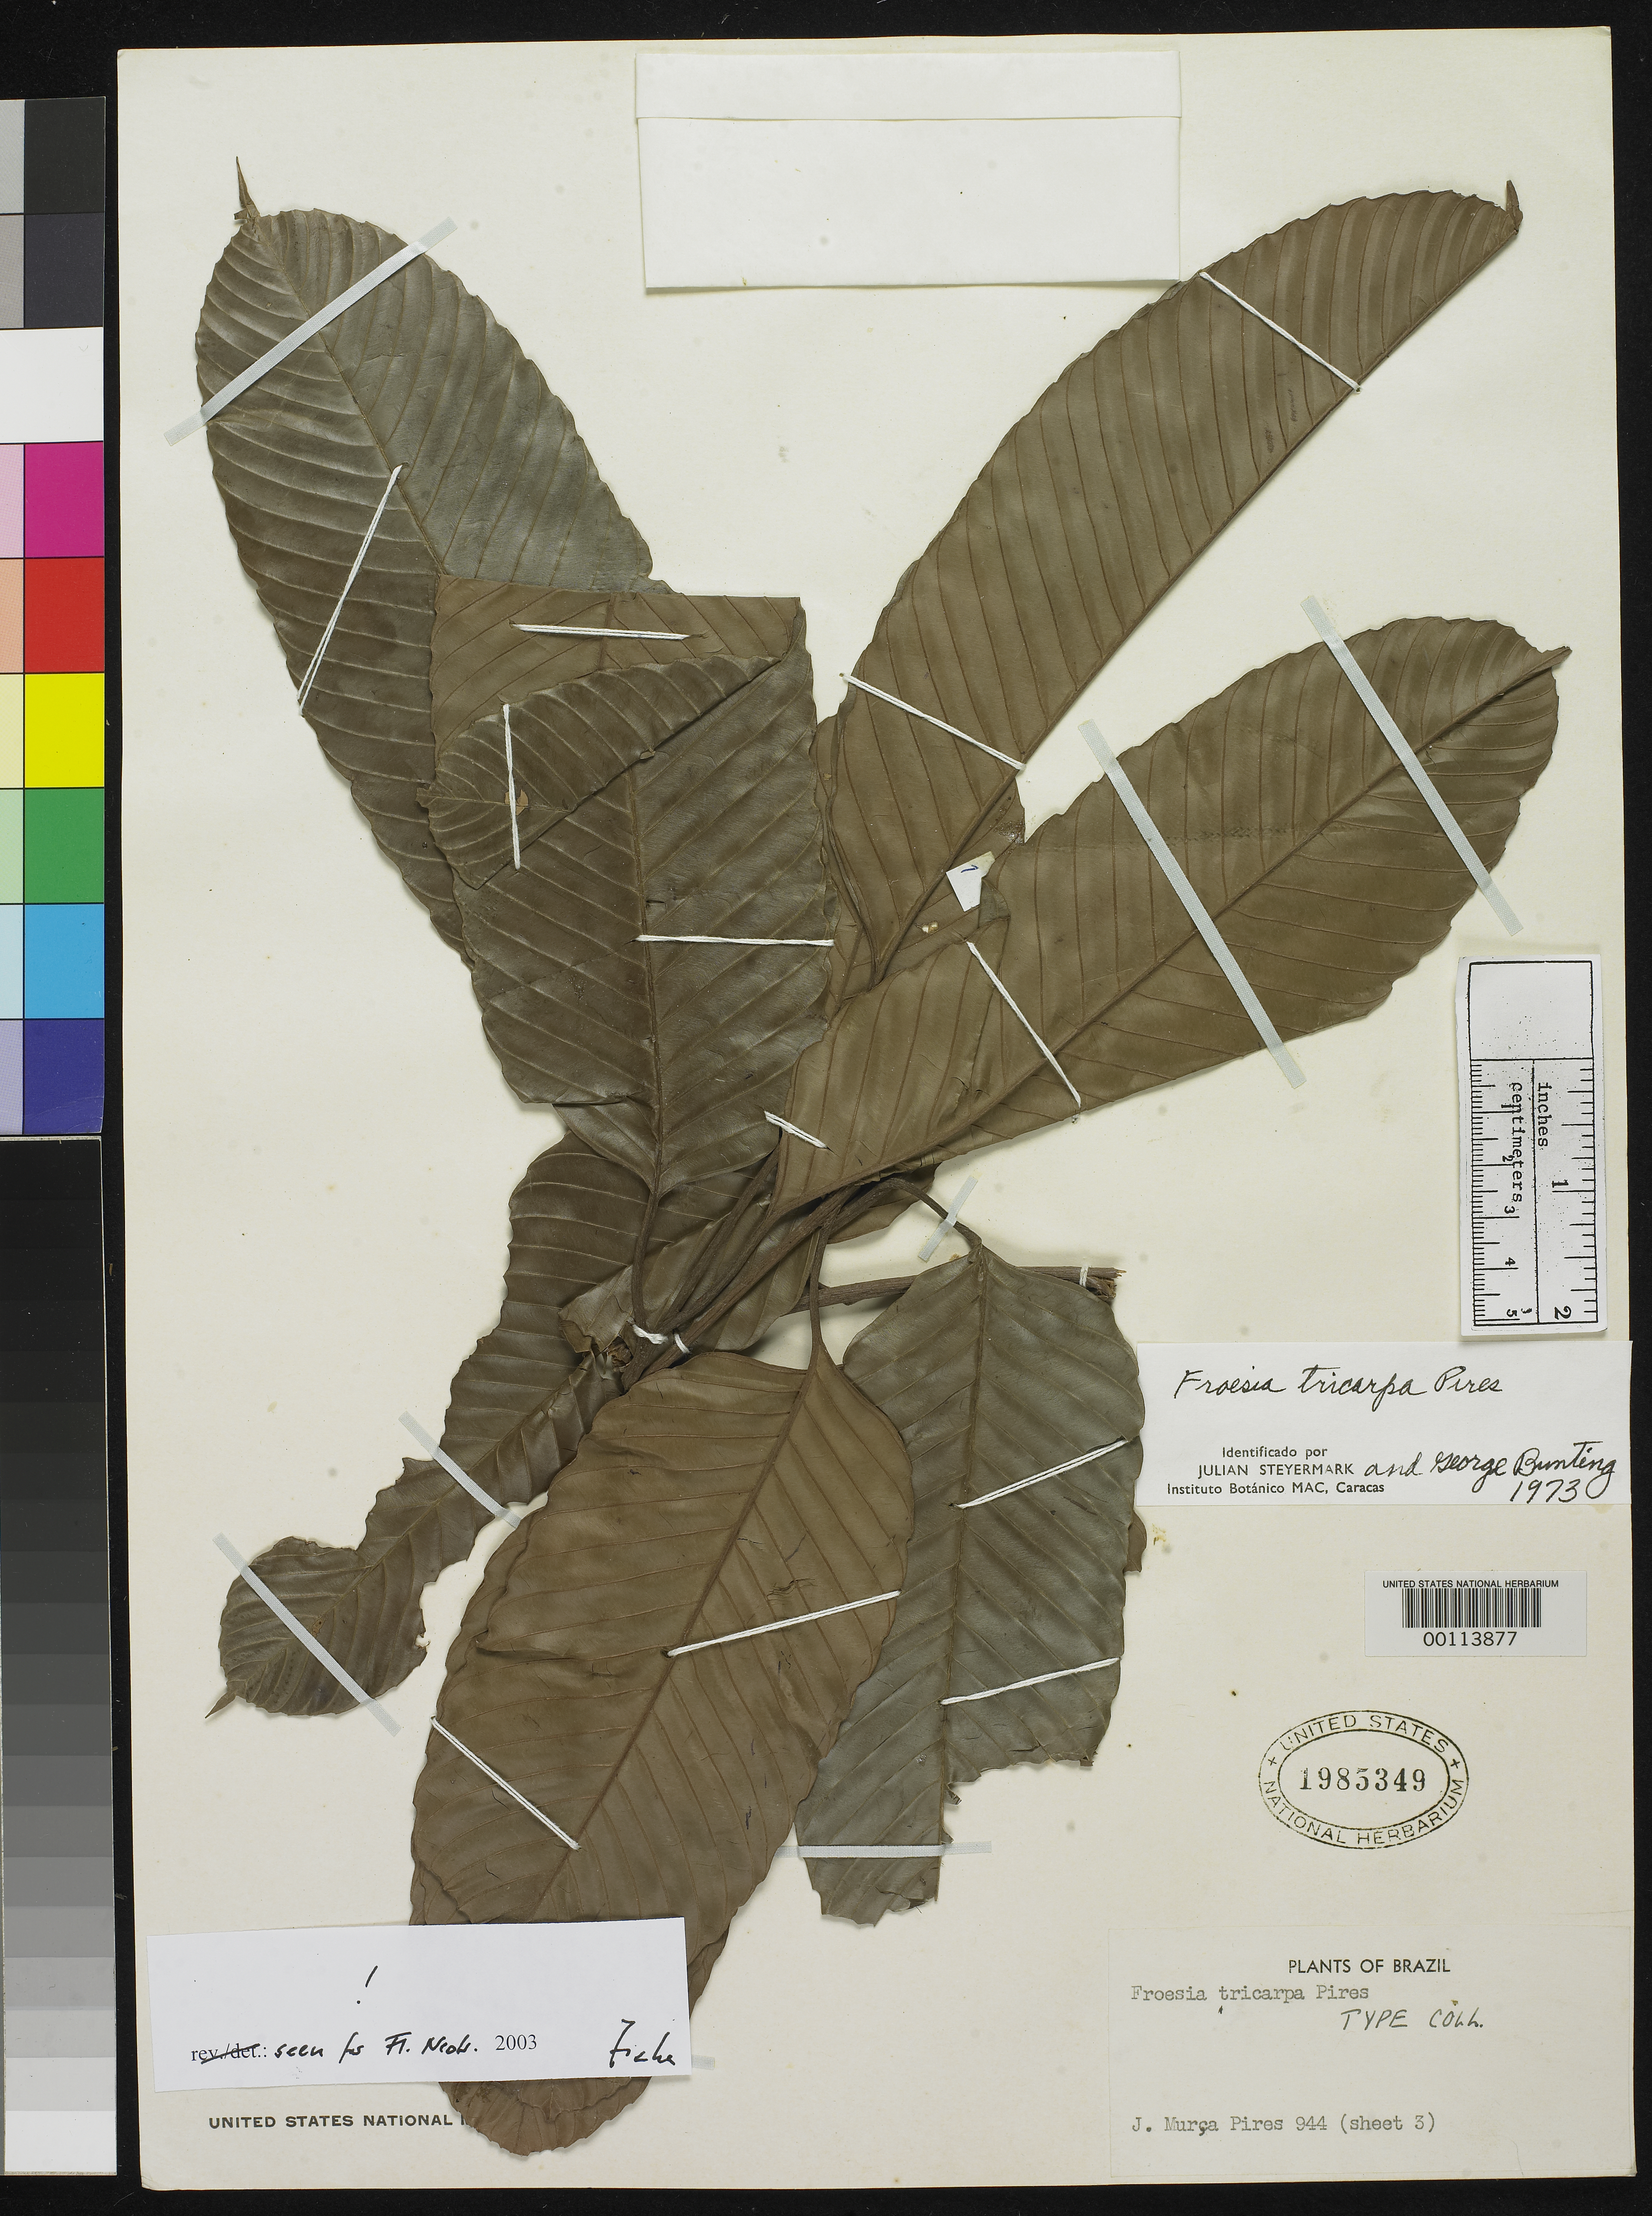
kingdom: Plantae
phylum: Tracheophyta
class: Magnoliopsida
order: Malpighiales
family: Quiinaceae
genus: Froesia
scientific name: Froesia tricarpa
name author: Pires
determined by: Steyermark, J. A.; Bunting, G. S.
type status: Isotype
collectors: J. M. Pires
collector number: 944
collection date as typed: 09 Nov 1947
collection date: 1947-11-09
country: Brazil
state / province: Amazonas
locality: Rio Uaupés, Taraquá.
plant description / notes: Isotype mounted on 3 sheets; "sheet 4" consists of mounted photos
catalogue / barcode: US 1985349